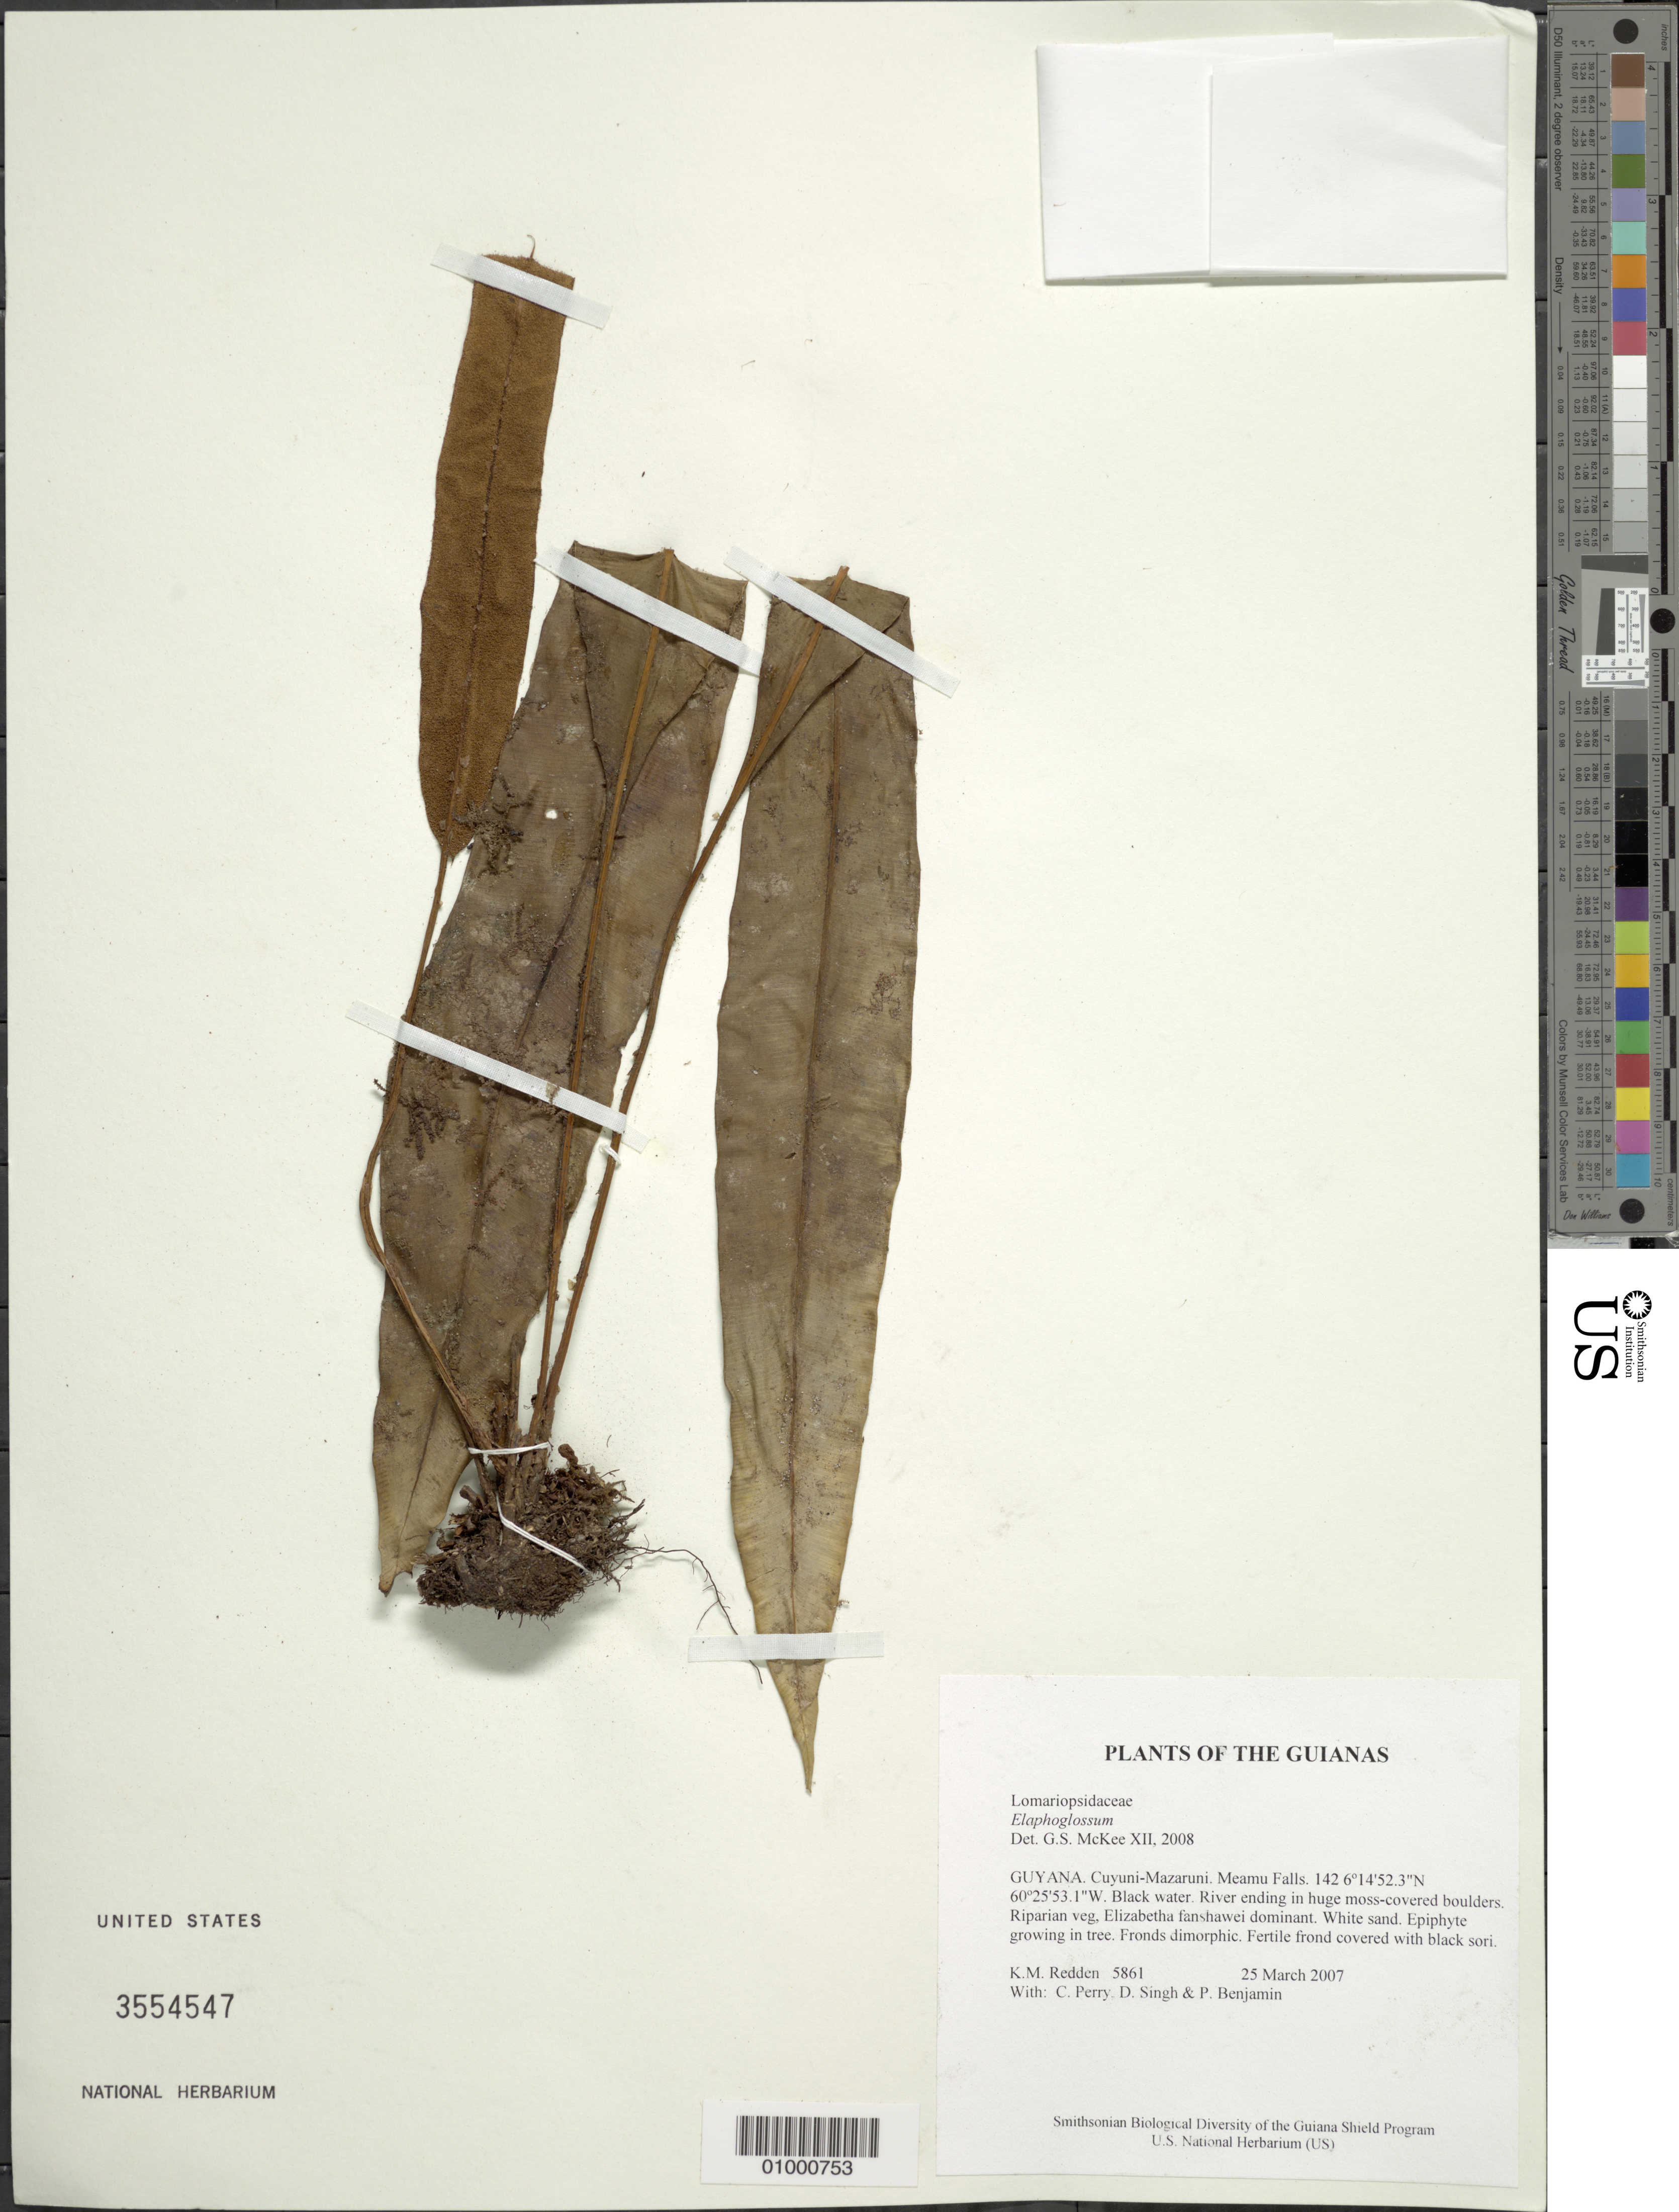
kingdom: Plantae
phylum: Tracheophyta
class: Polypodiopsida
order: Polypodiales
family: Dryopteridaceae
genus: Elaphoglossum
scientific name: Elaphoglossum sp.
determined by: McKee, G. S., (US), NMNH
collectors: K. M. Redden, C. Perry, D. Singh & P. Benjamin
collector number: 5861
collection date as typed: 25 March 2007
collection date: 2007-03-25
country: Guyana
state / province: Cuyuni-Mazaruni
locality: Meamu Falls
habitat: Black water. River ending in huge moss-covered boulders. Riparian veg, Elizabetha fanshawei dominant. White sand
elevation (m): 142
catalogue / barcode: US 3554547